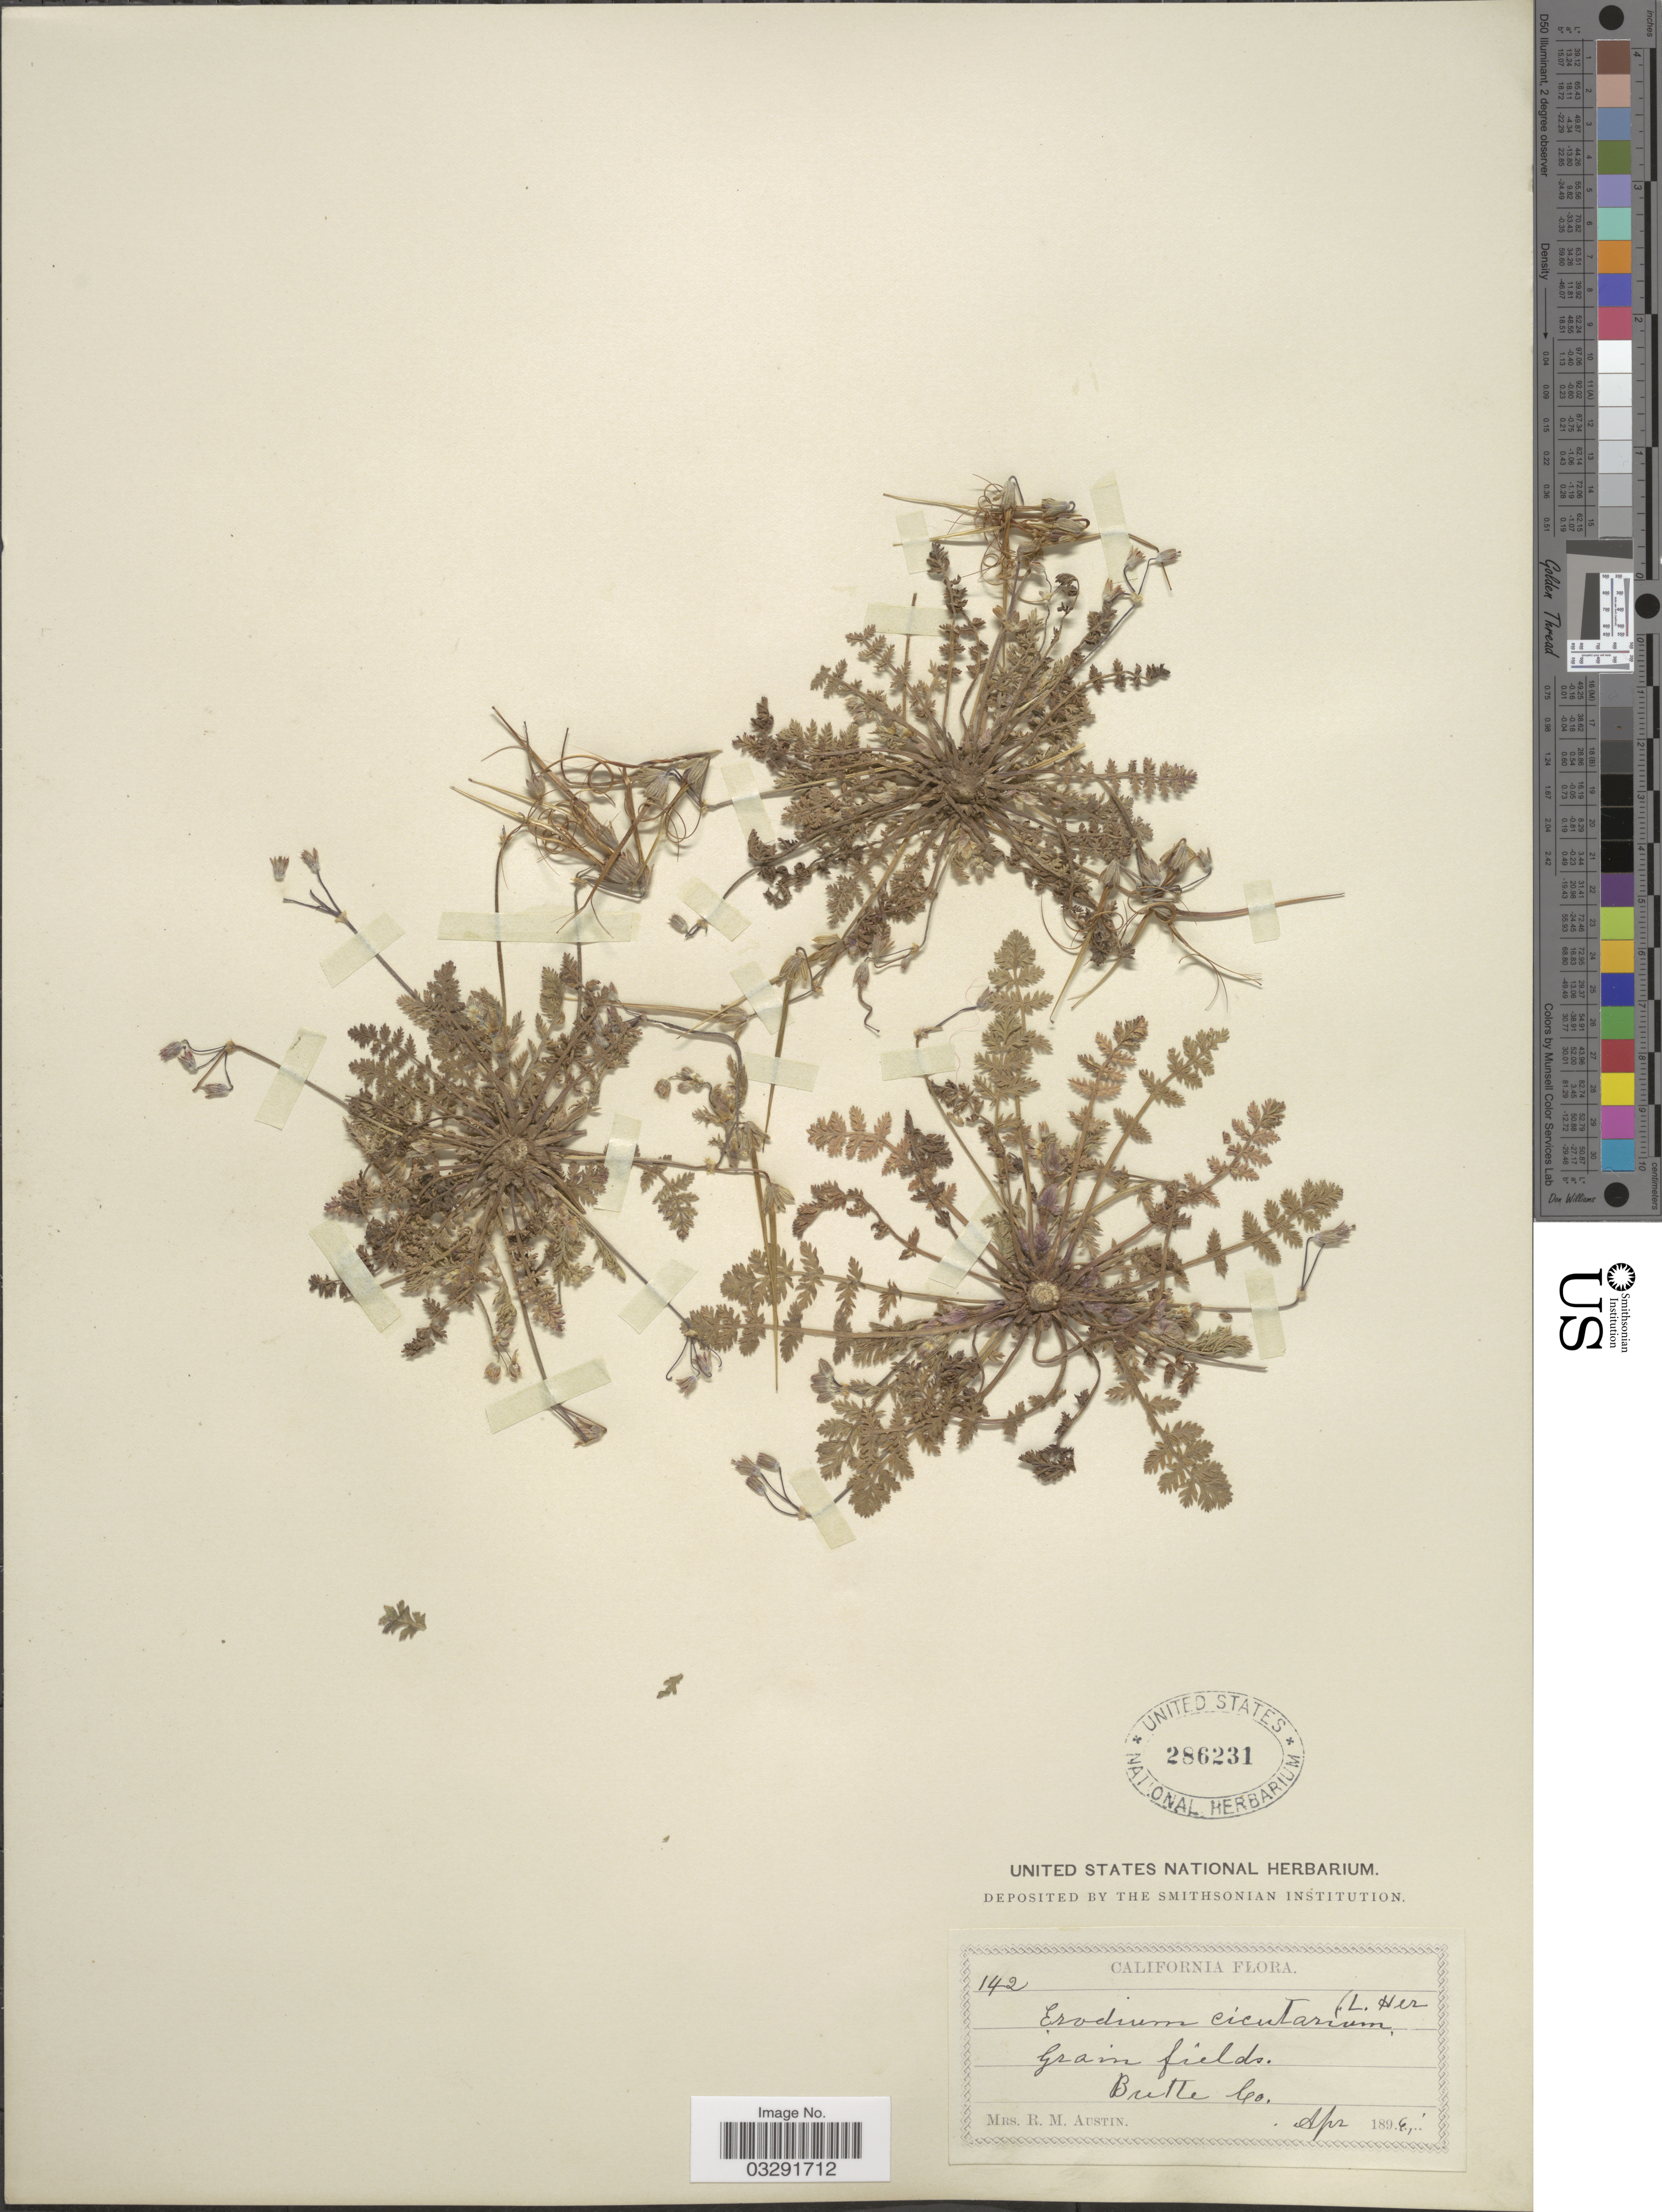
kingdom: Plantae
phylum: Tracheophyta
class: Magnoliopsida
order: Geraniales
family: Geraniaceae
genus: Erodium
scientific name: Erodium cicutarium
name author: (L.) L'Hér.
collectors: R. Austin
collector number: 142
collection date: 1896-04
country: United States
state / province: California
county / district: Butte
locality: Gram fields. Butte Co.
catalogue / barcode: US 286231